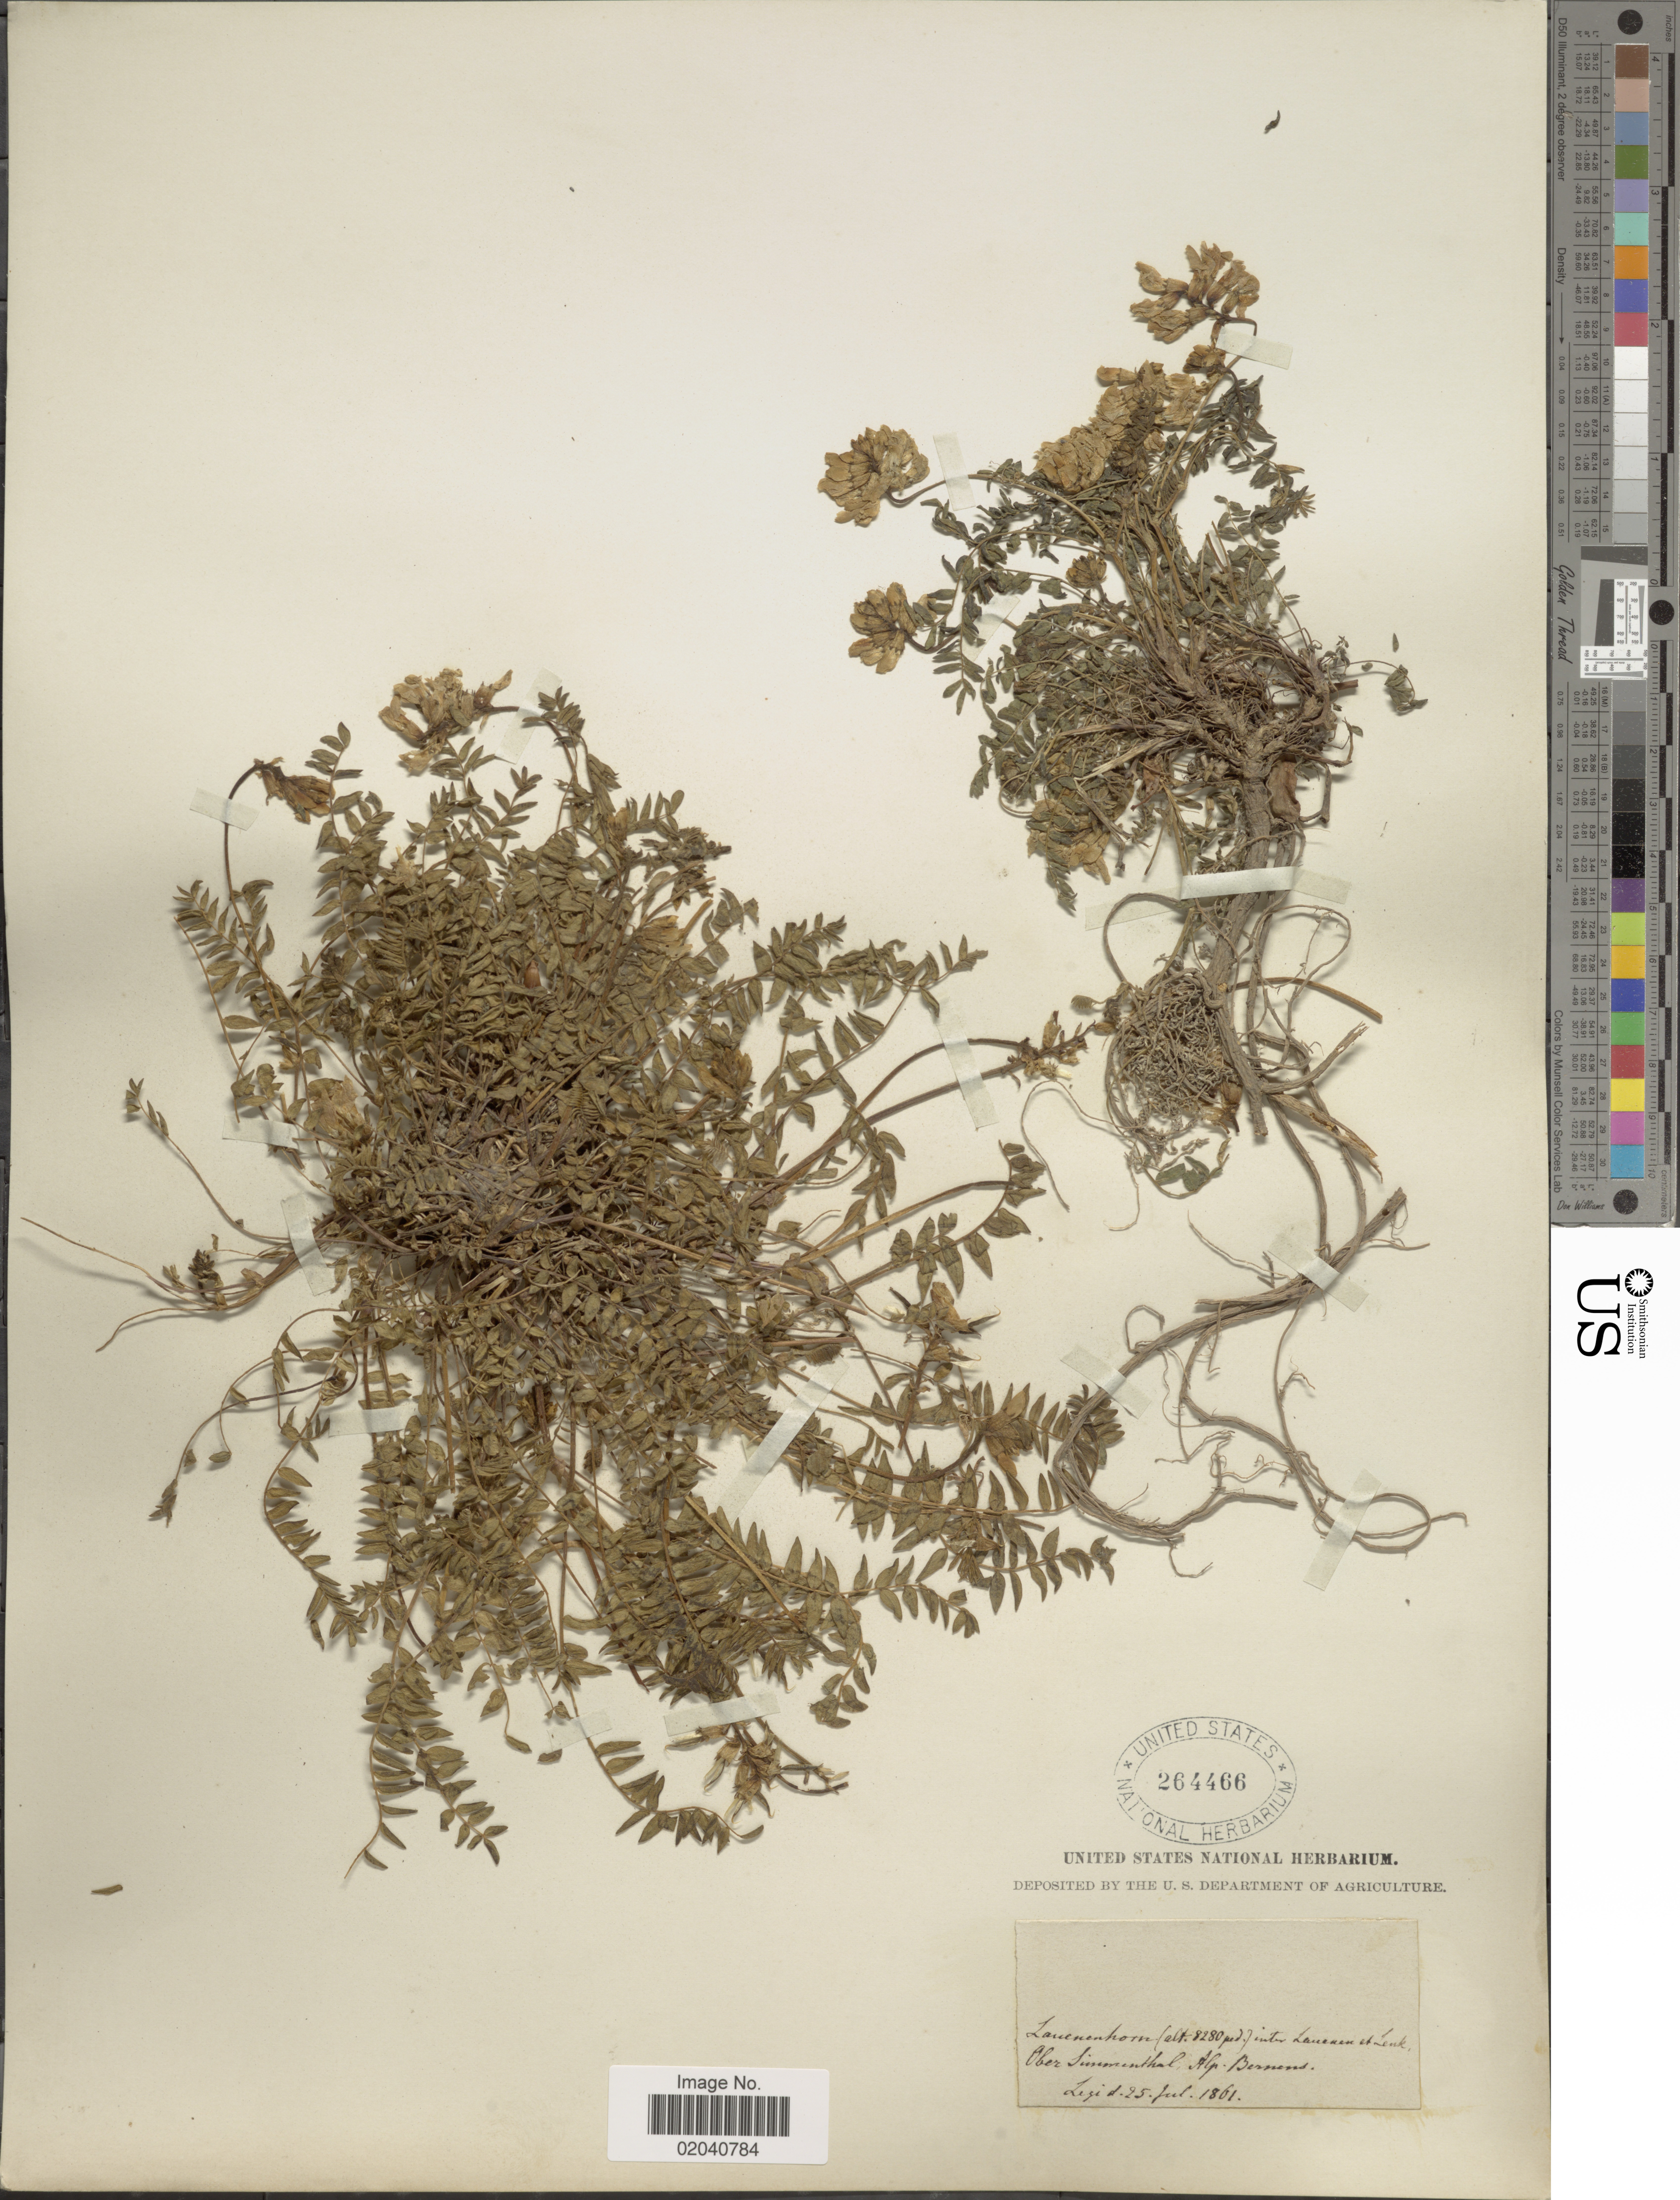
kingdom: Plantae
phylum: Tracheophyta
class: Magnoliopsida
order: Fabales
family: Fabaceae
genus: Oxytropis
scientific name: Oxytropis sp.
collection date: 1861-07-25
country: Switzerland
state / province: Bern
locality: Lauenen horn inter Lauenen et Lenk, Ober Simmental, Alp. Bernens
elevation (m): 2524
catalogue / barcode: US 264466